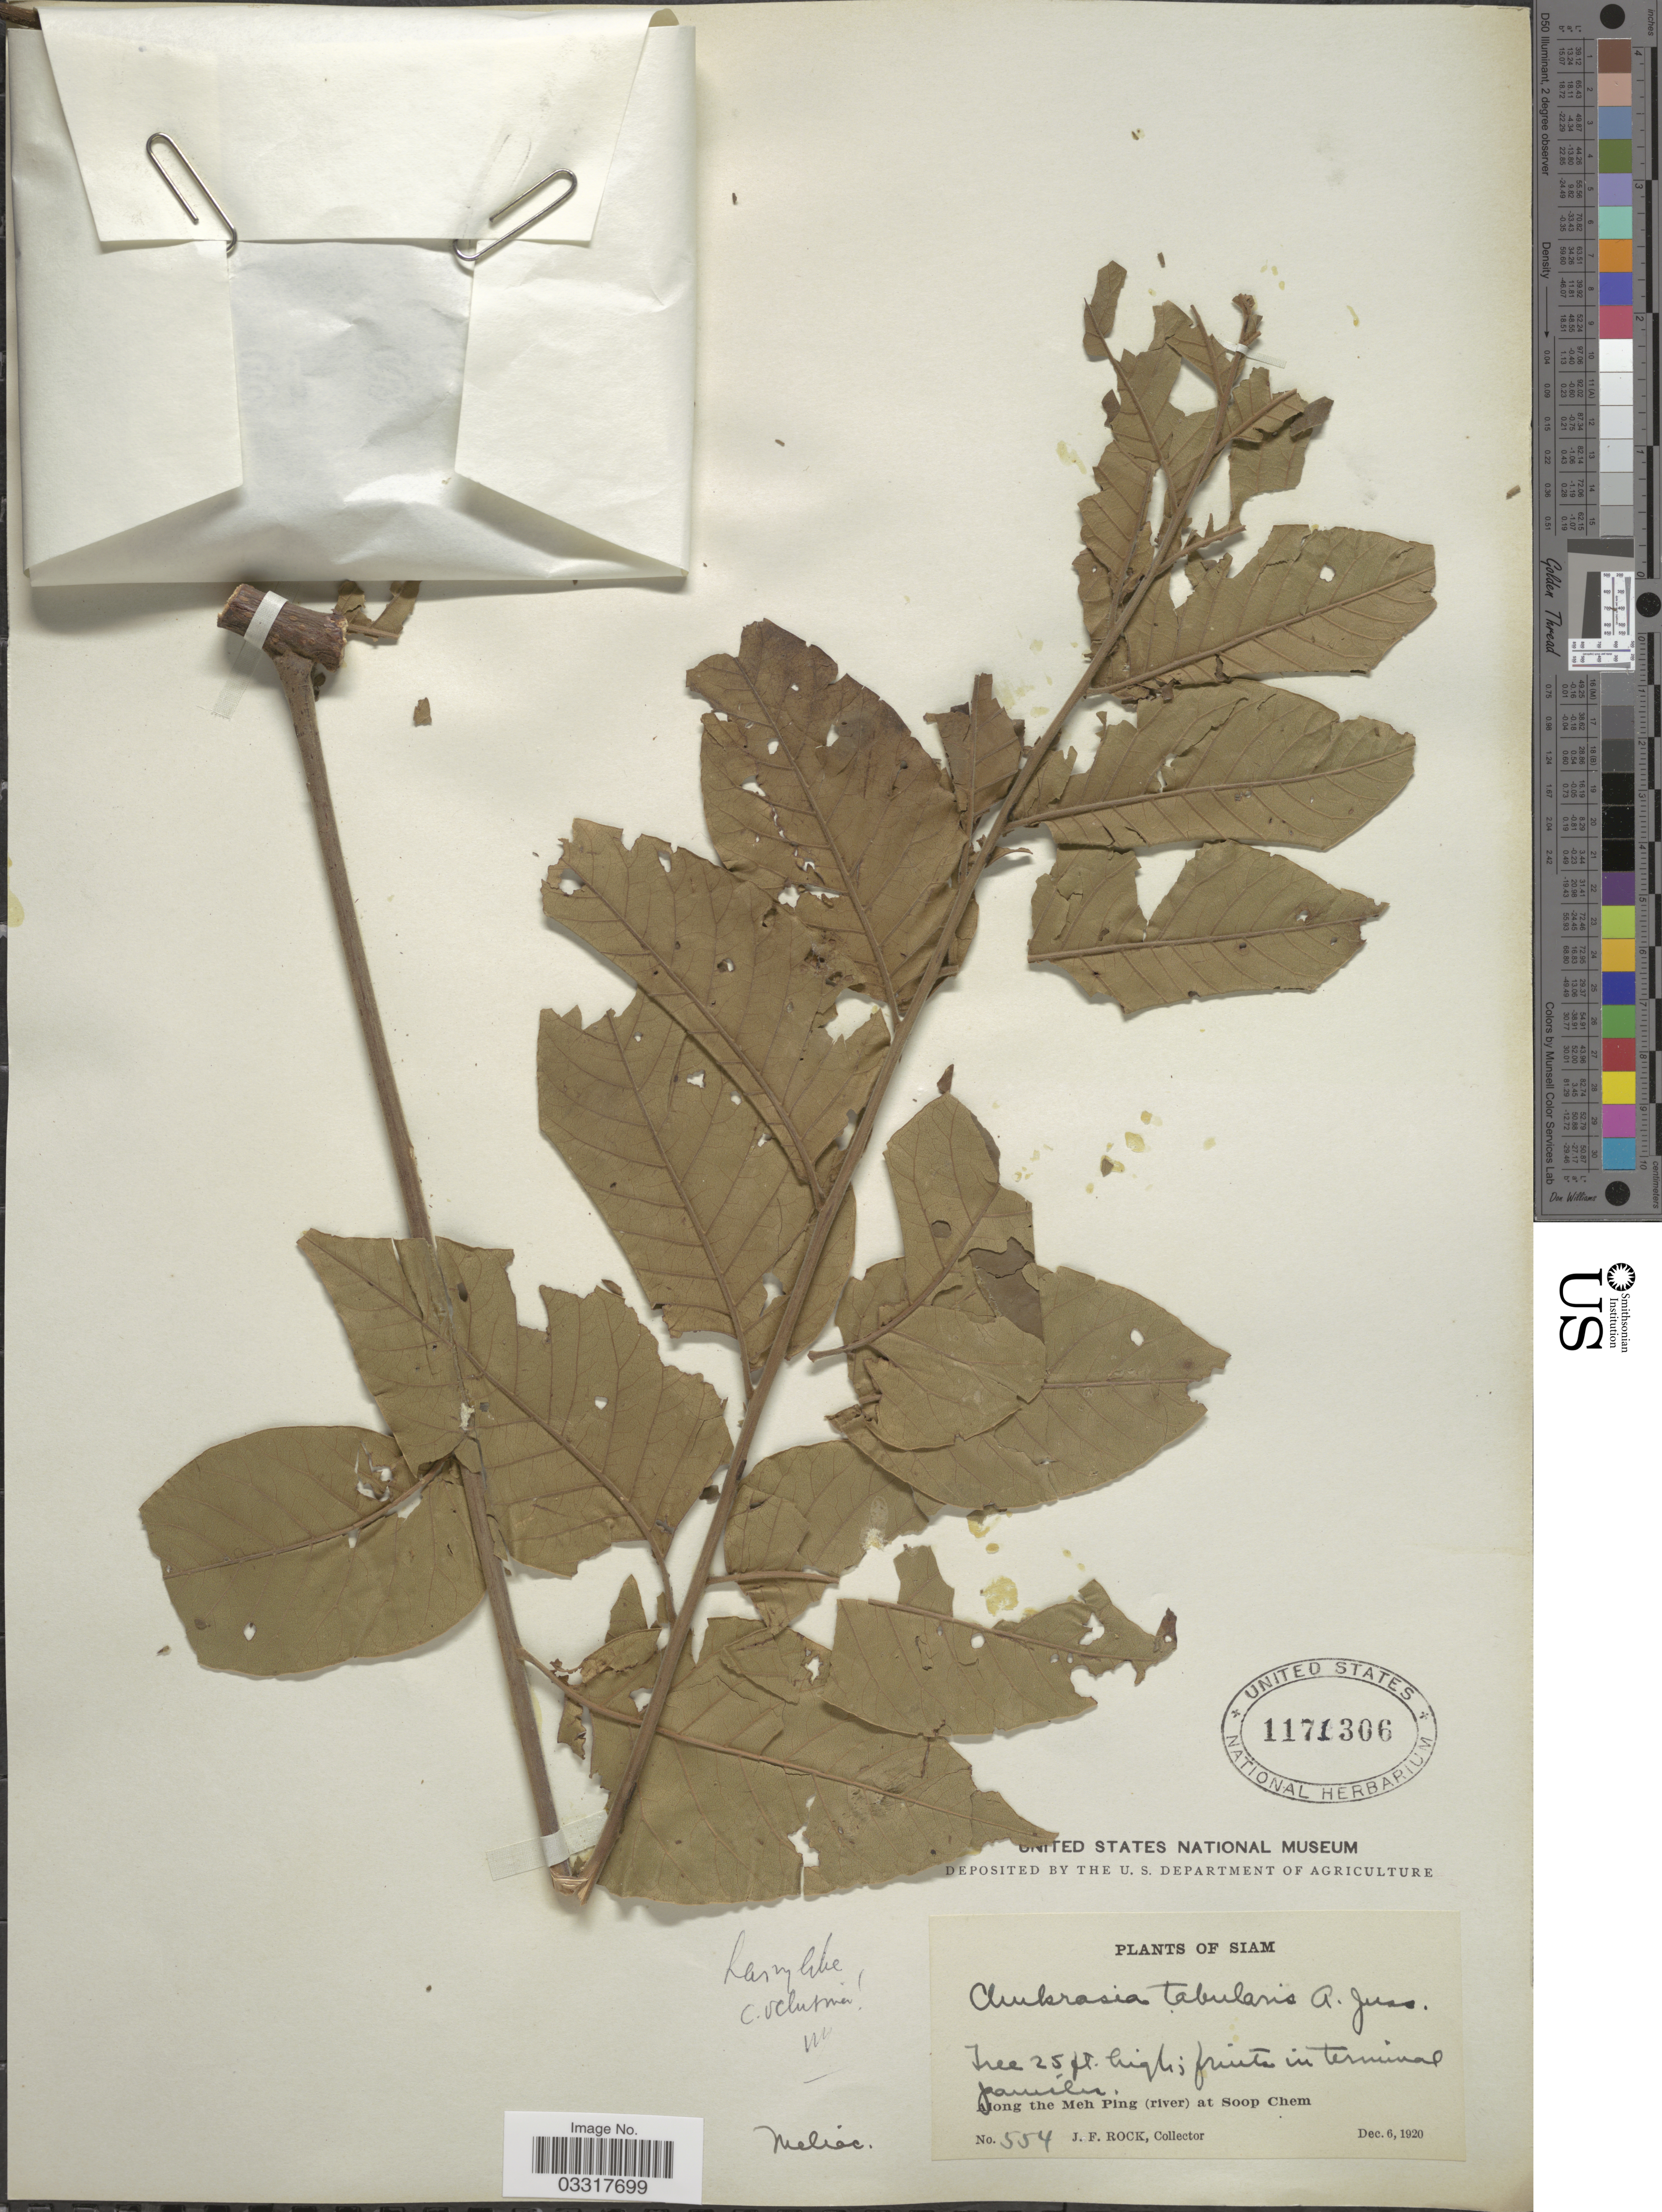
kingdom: Plantae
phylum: Tracheophyta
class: Magnoliopsida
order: Sapindales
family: Meliaceae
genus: Chukrasia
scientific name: Chukrasia tabularis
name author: A. Juss.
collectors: J. Rock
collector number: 554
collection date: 1920-12-06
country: Thailand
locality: Siam, Along the Meh Ping (river) at Soop Chem.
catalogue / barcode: US 1171306